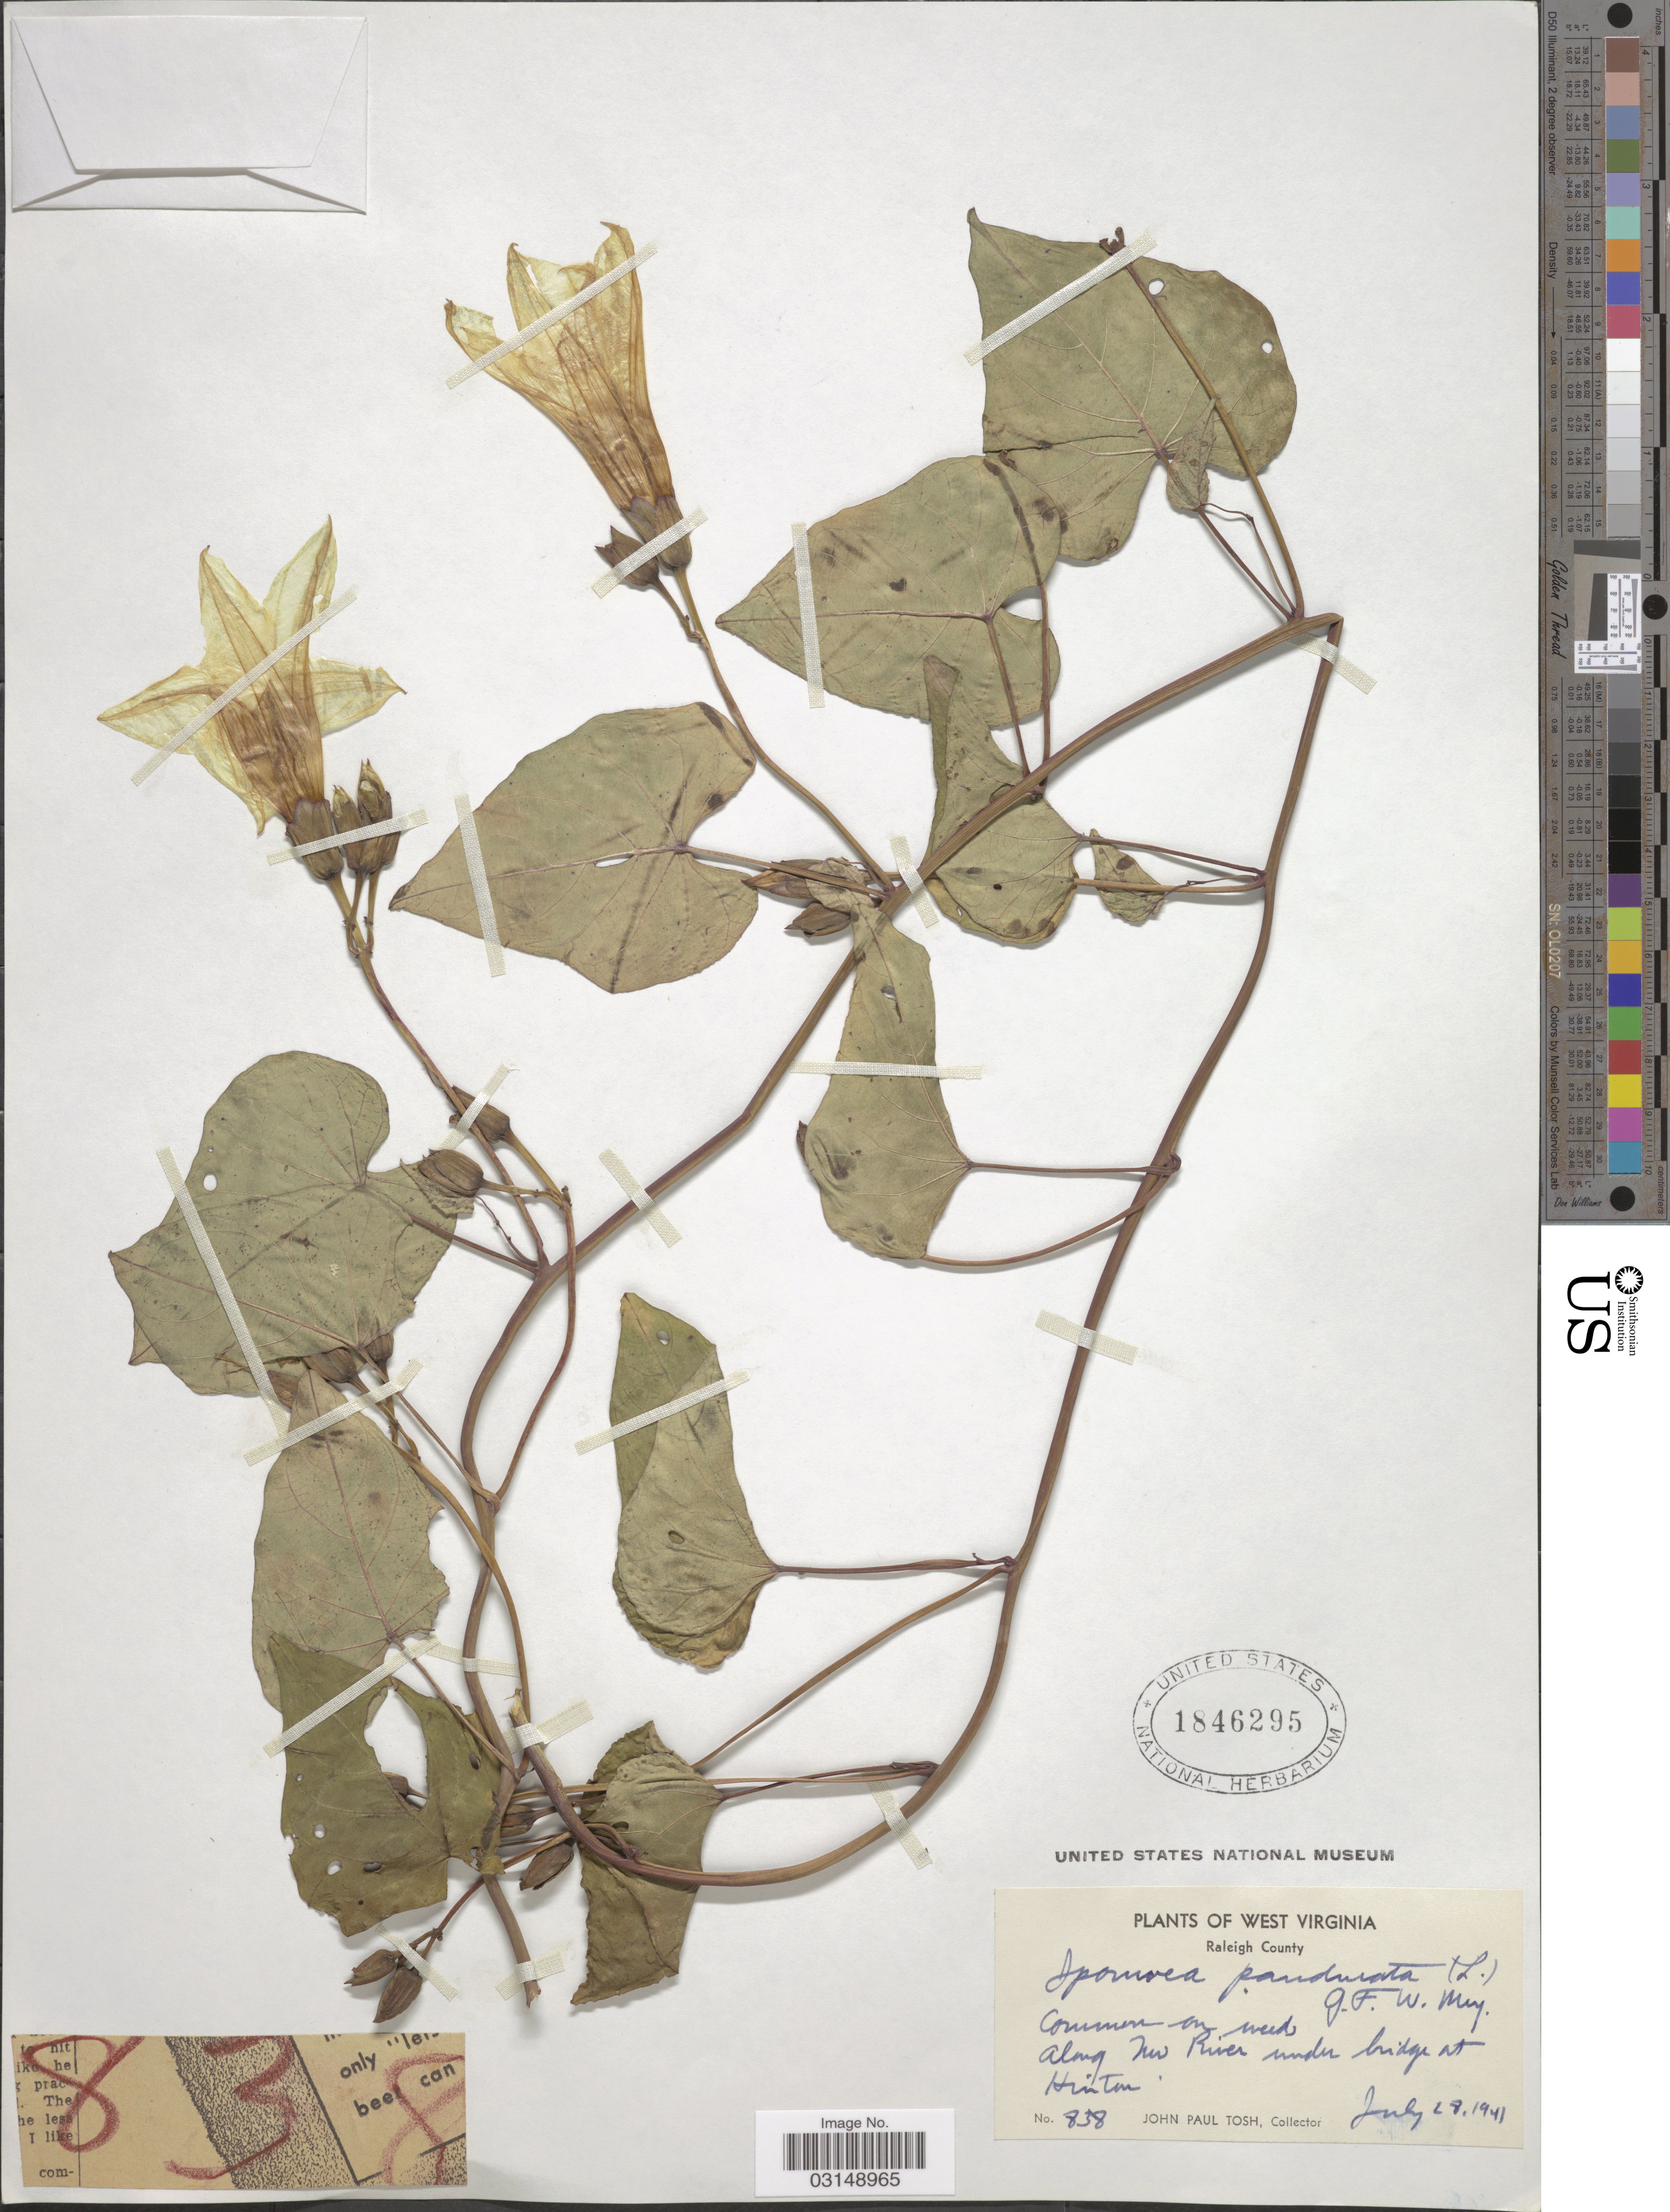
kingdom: Plantae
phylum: Tracheophyta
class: Magnoliopsida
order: Solanales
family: Convolvulaceae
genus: Ipomoea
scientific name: Ipomoea pandurata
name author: (L.) G. Mey.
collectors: J. Tosh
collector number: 838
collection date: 1941-07-28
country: United States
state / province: West Virginia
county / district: Raleigh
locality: Raleigh County. Along Nw River under bridge at Hinton.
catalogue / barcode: US 1846295